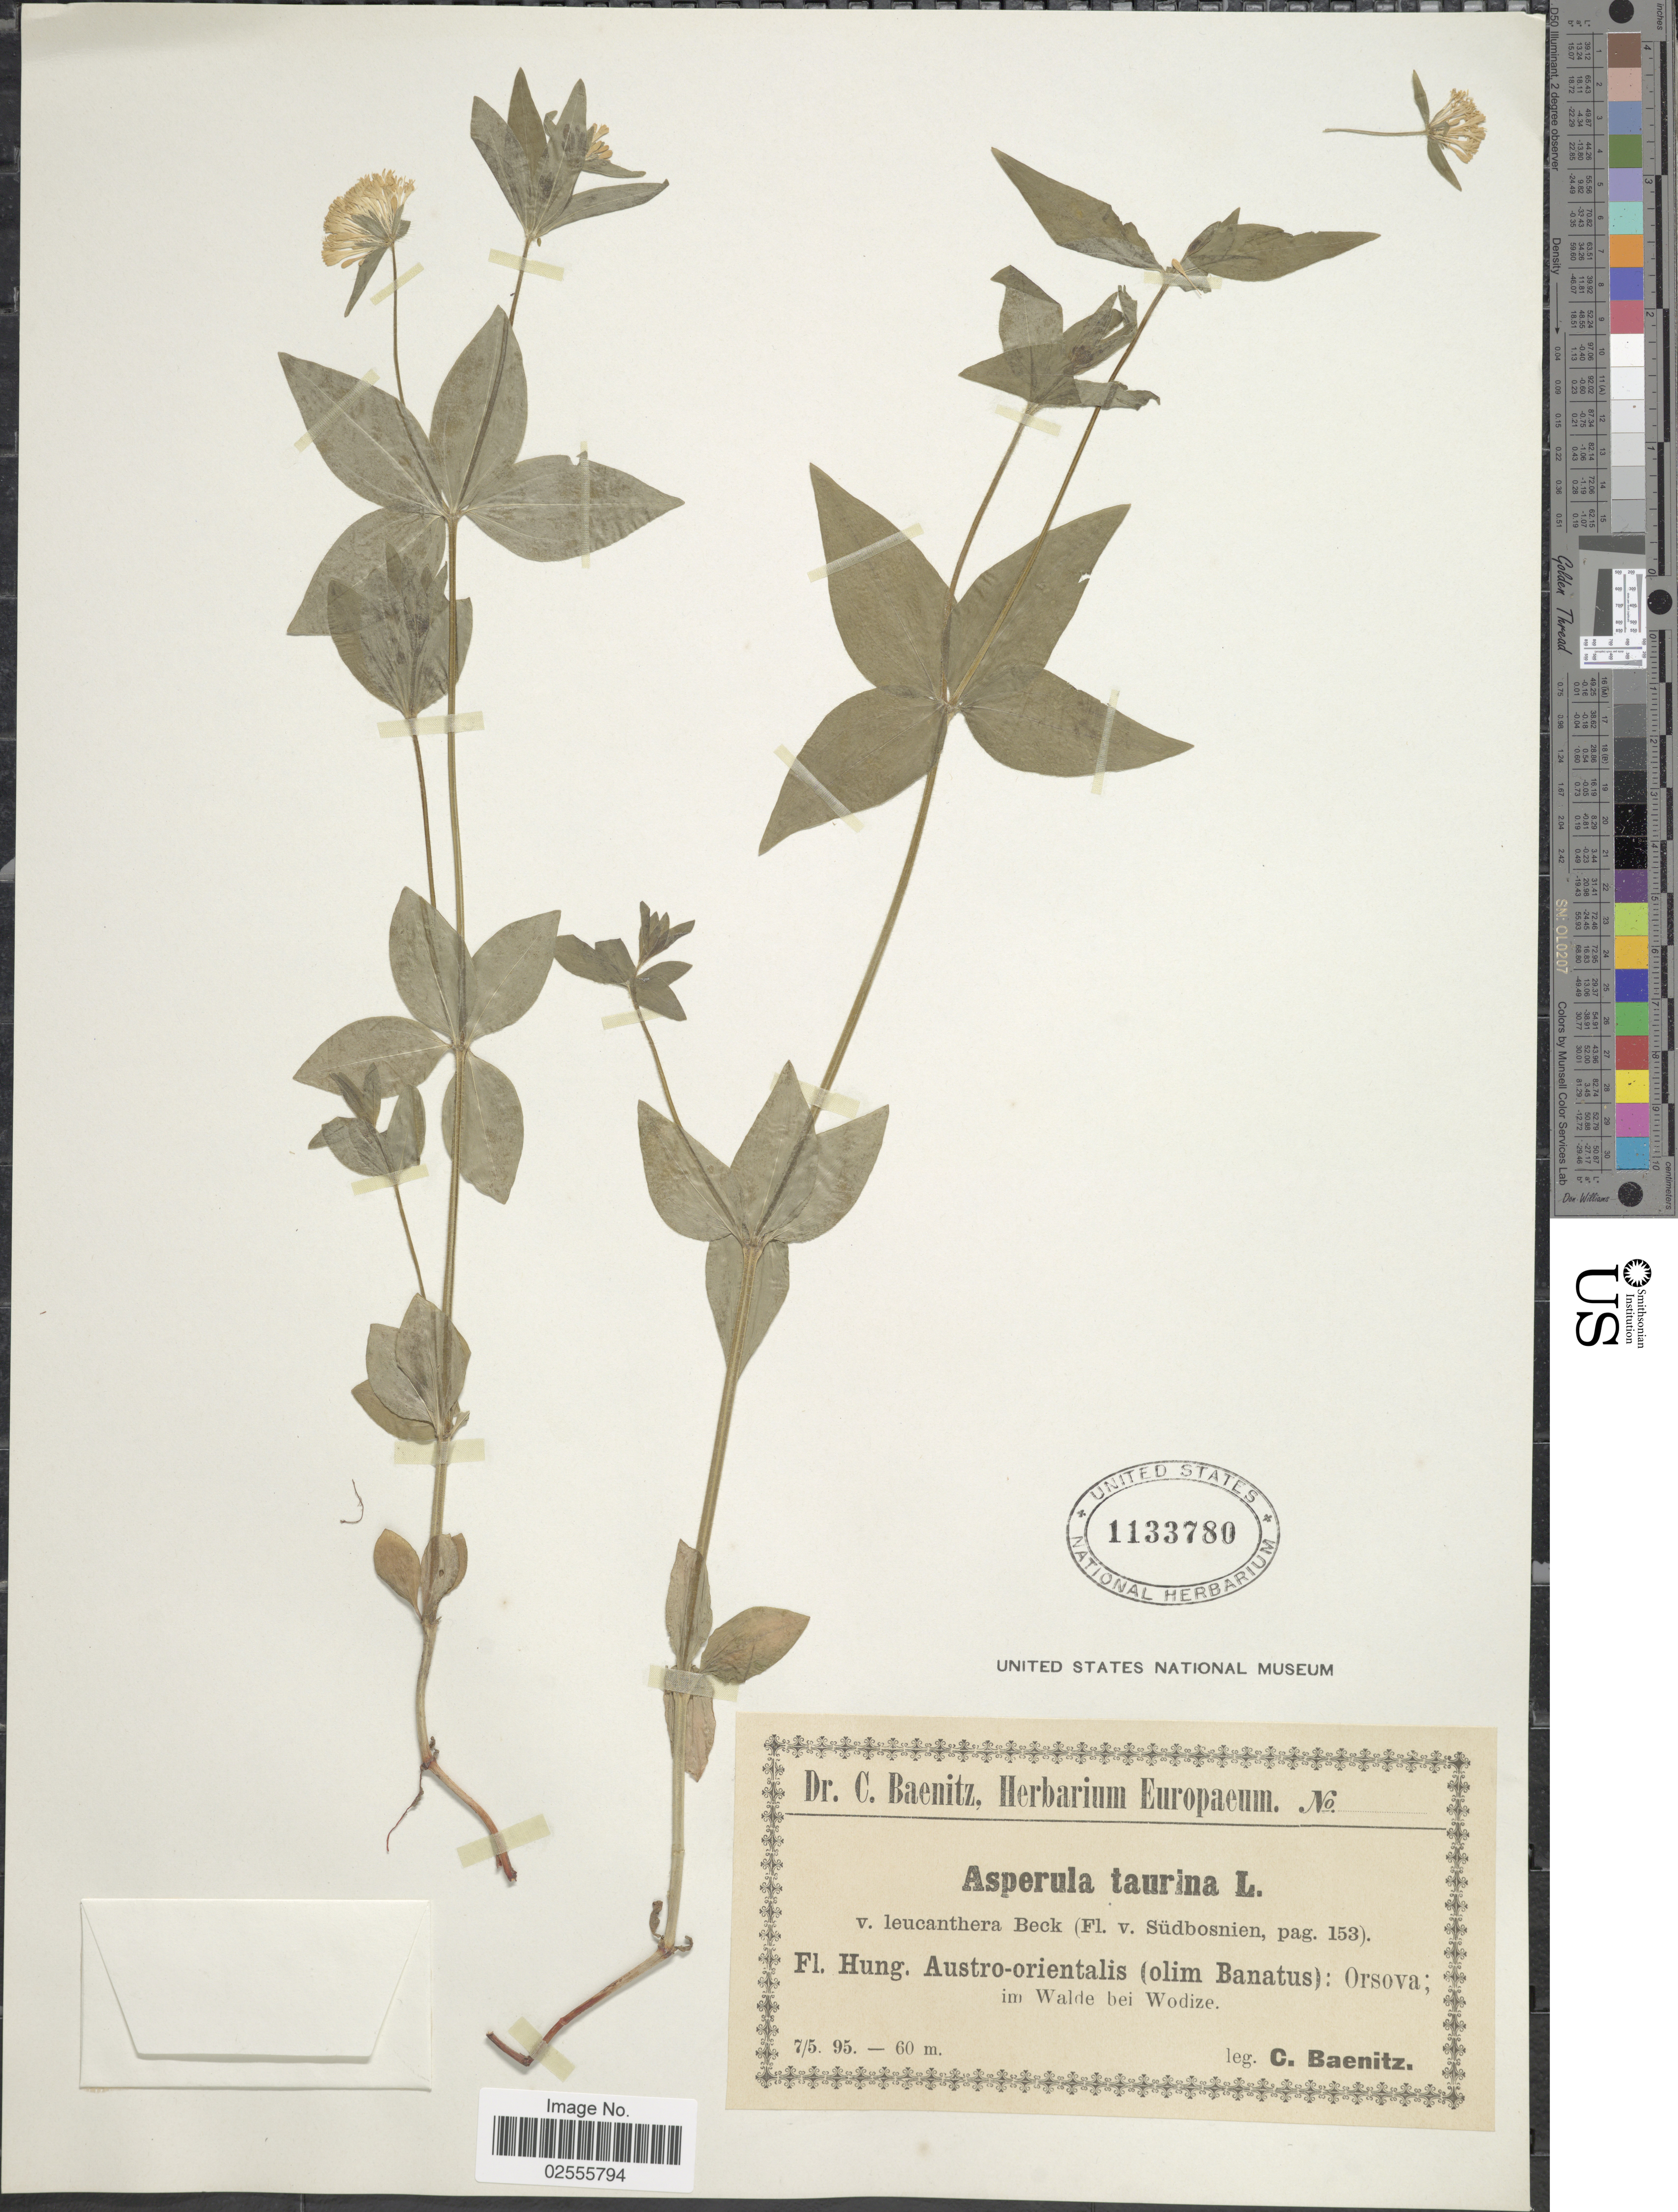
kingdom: Plantae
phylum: Tracheophyta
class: Magnoliopsida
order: Gentianales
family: Rubiaceae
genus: Asperula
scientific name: Asperula taurina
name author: L.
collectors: C. G. Baenitz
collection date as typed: Transcribed d/m/y: 7/5/95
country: Romania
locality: Hung. Austro-orientales (olim Banatus): Orsova; im Walde bei Wodize.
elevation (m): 60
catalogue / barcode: US 1133780